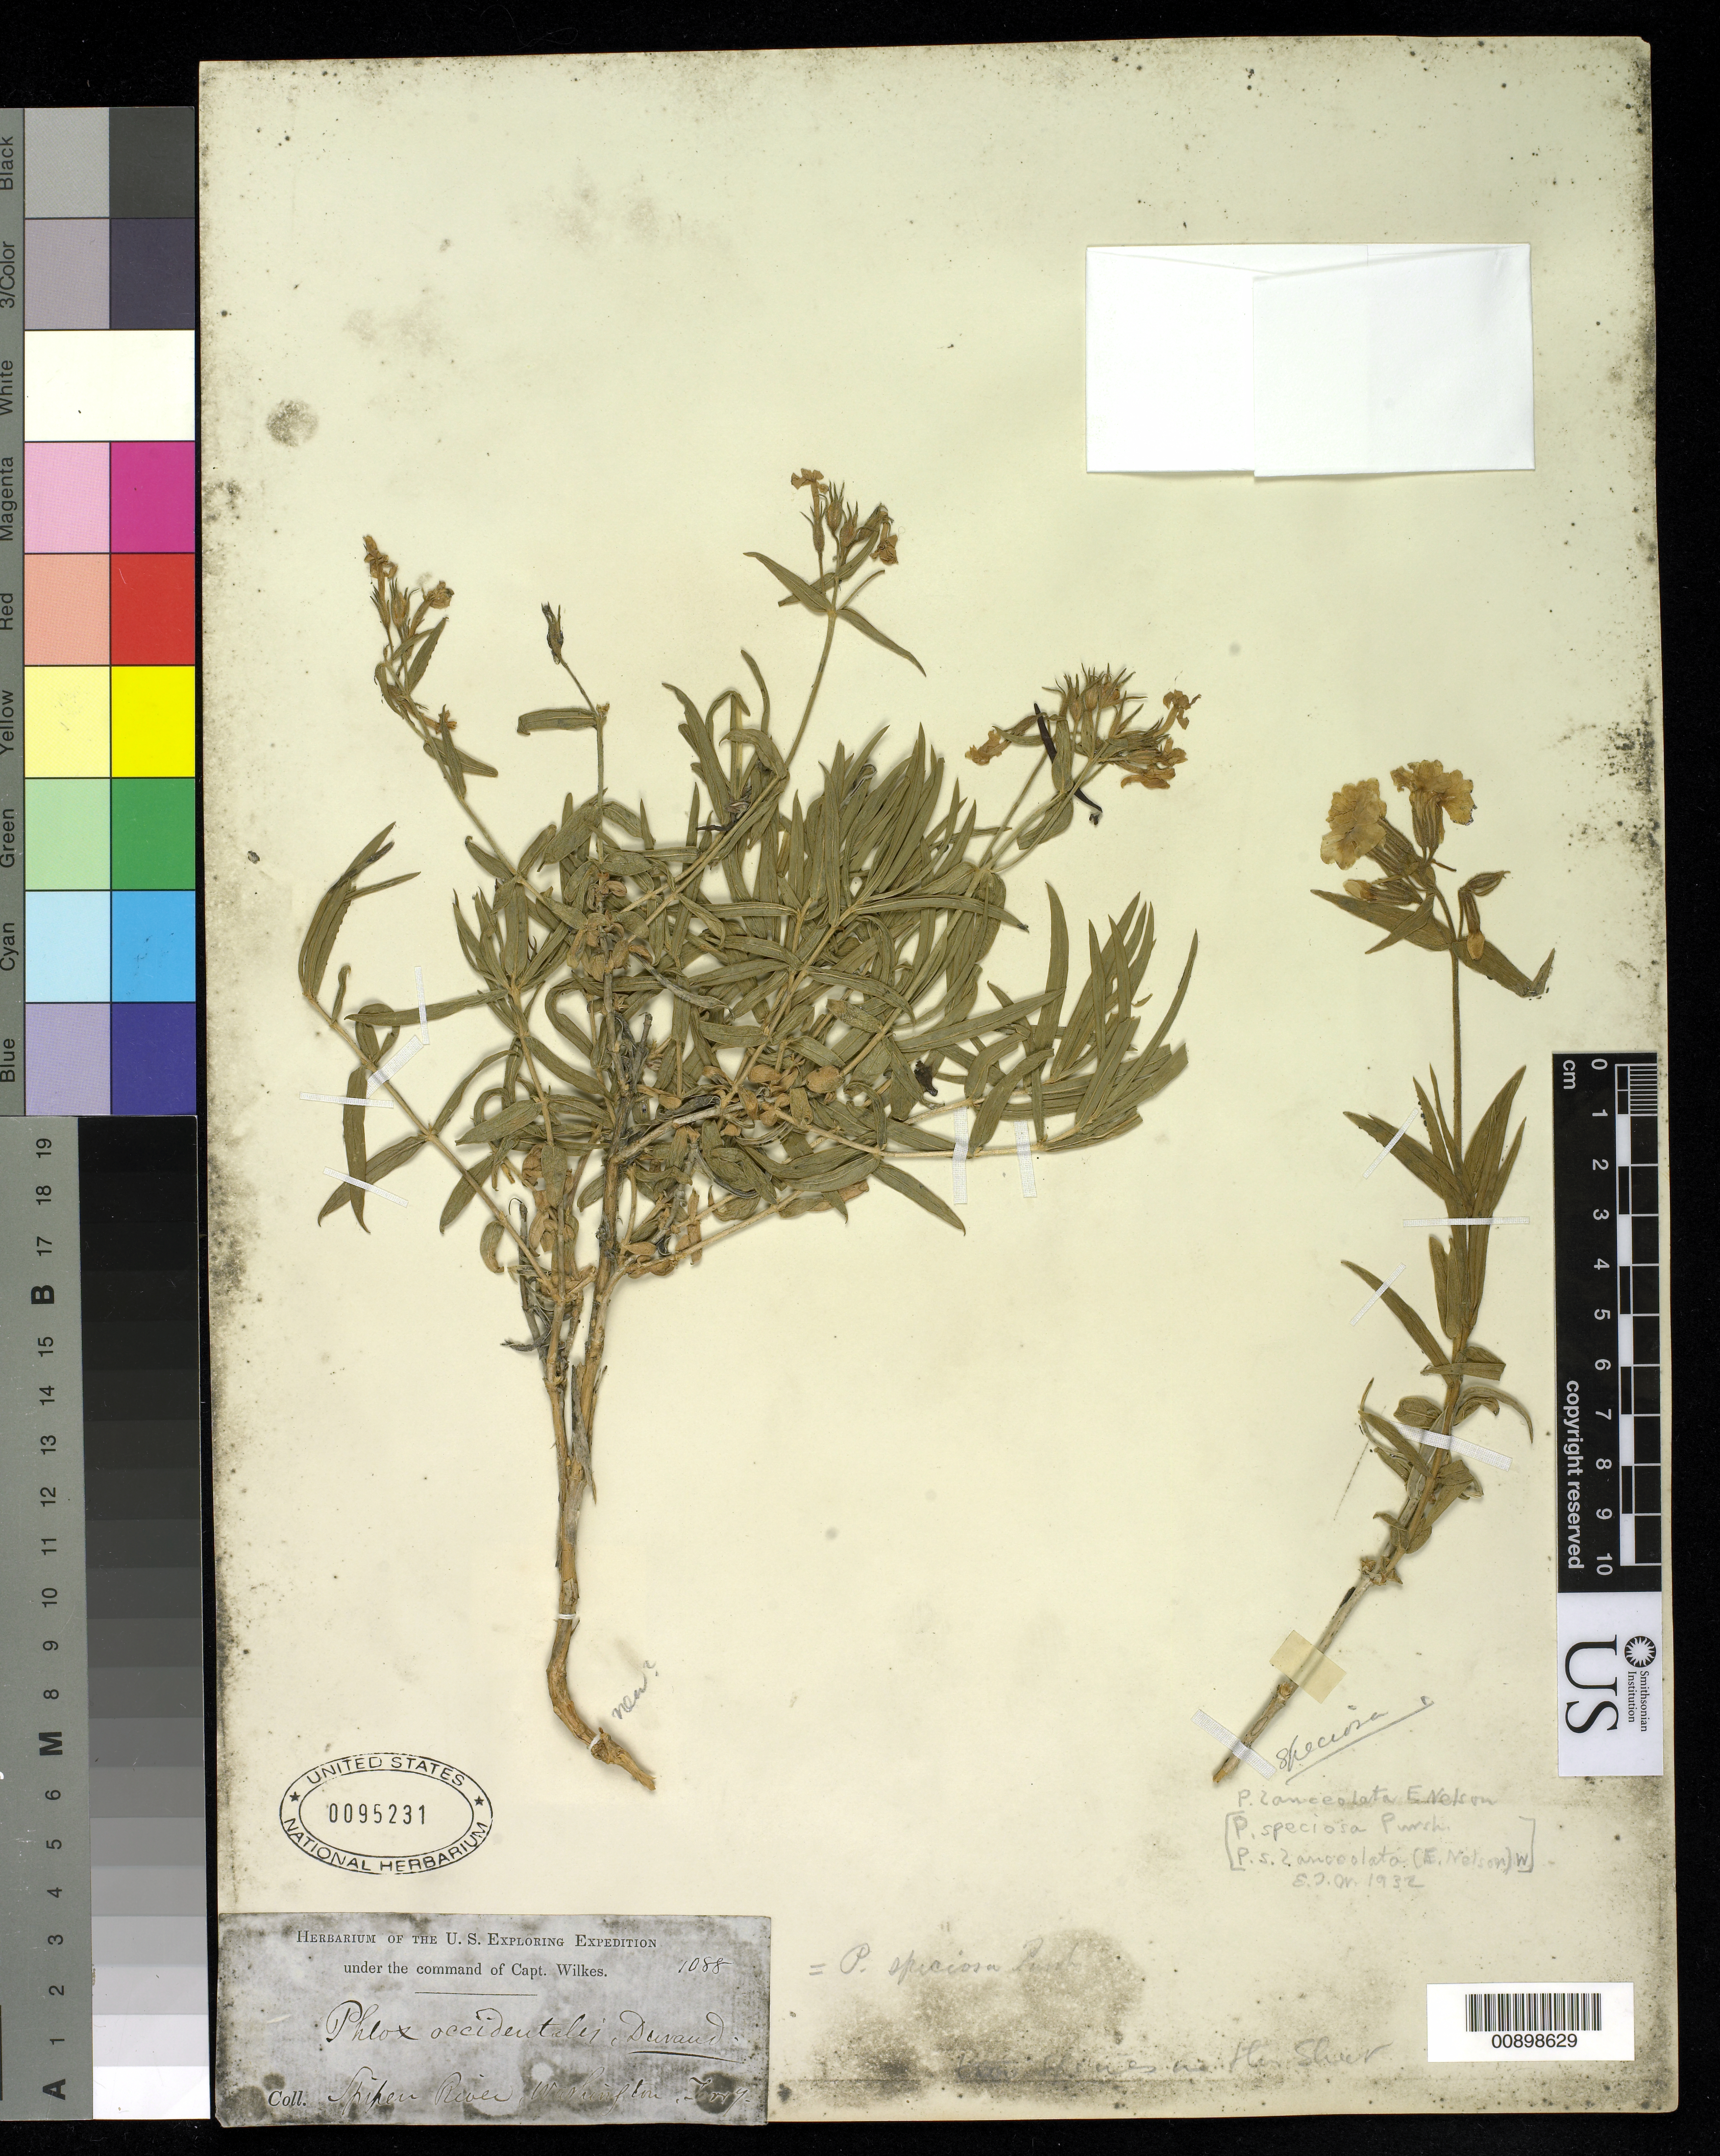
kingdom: Plantae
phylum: Tracheophyta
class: Magnoliopsida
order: Ericales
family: Polemoniaceae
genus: Phlox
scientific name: Phlox speciosa subsp. lanceolata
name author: (E.E. Nelson) Wherry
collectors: Wilkes Explor. Exped.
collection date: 1838/1842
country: United States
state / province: Washington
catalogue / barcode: US 95231